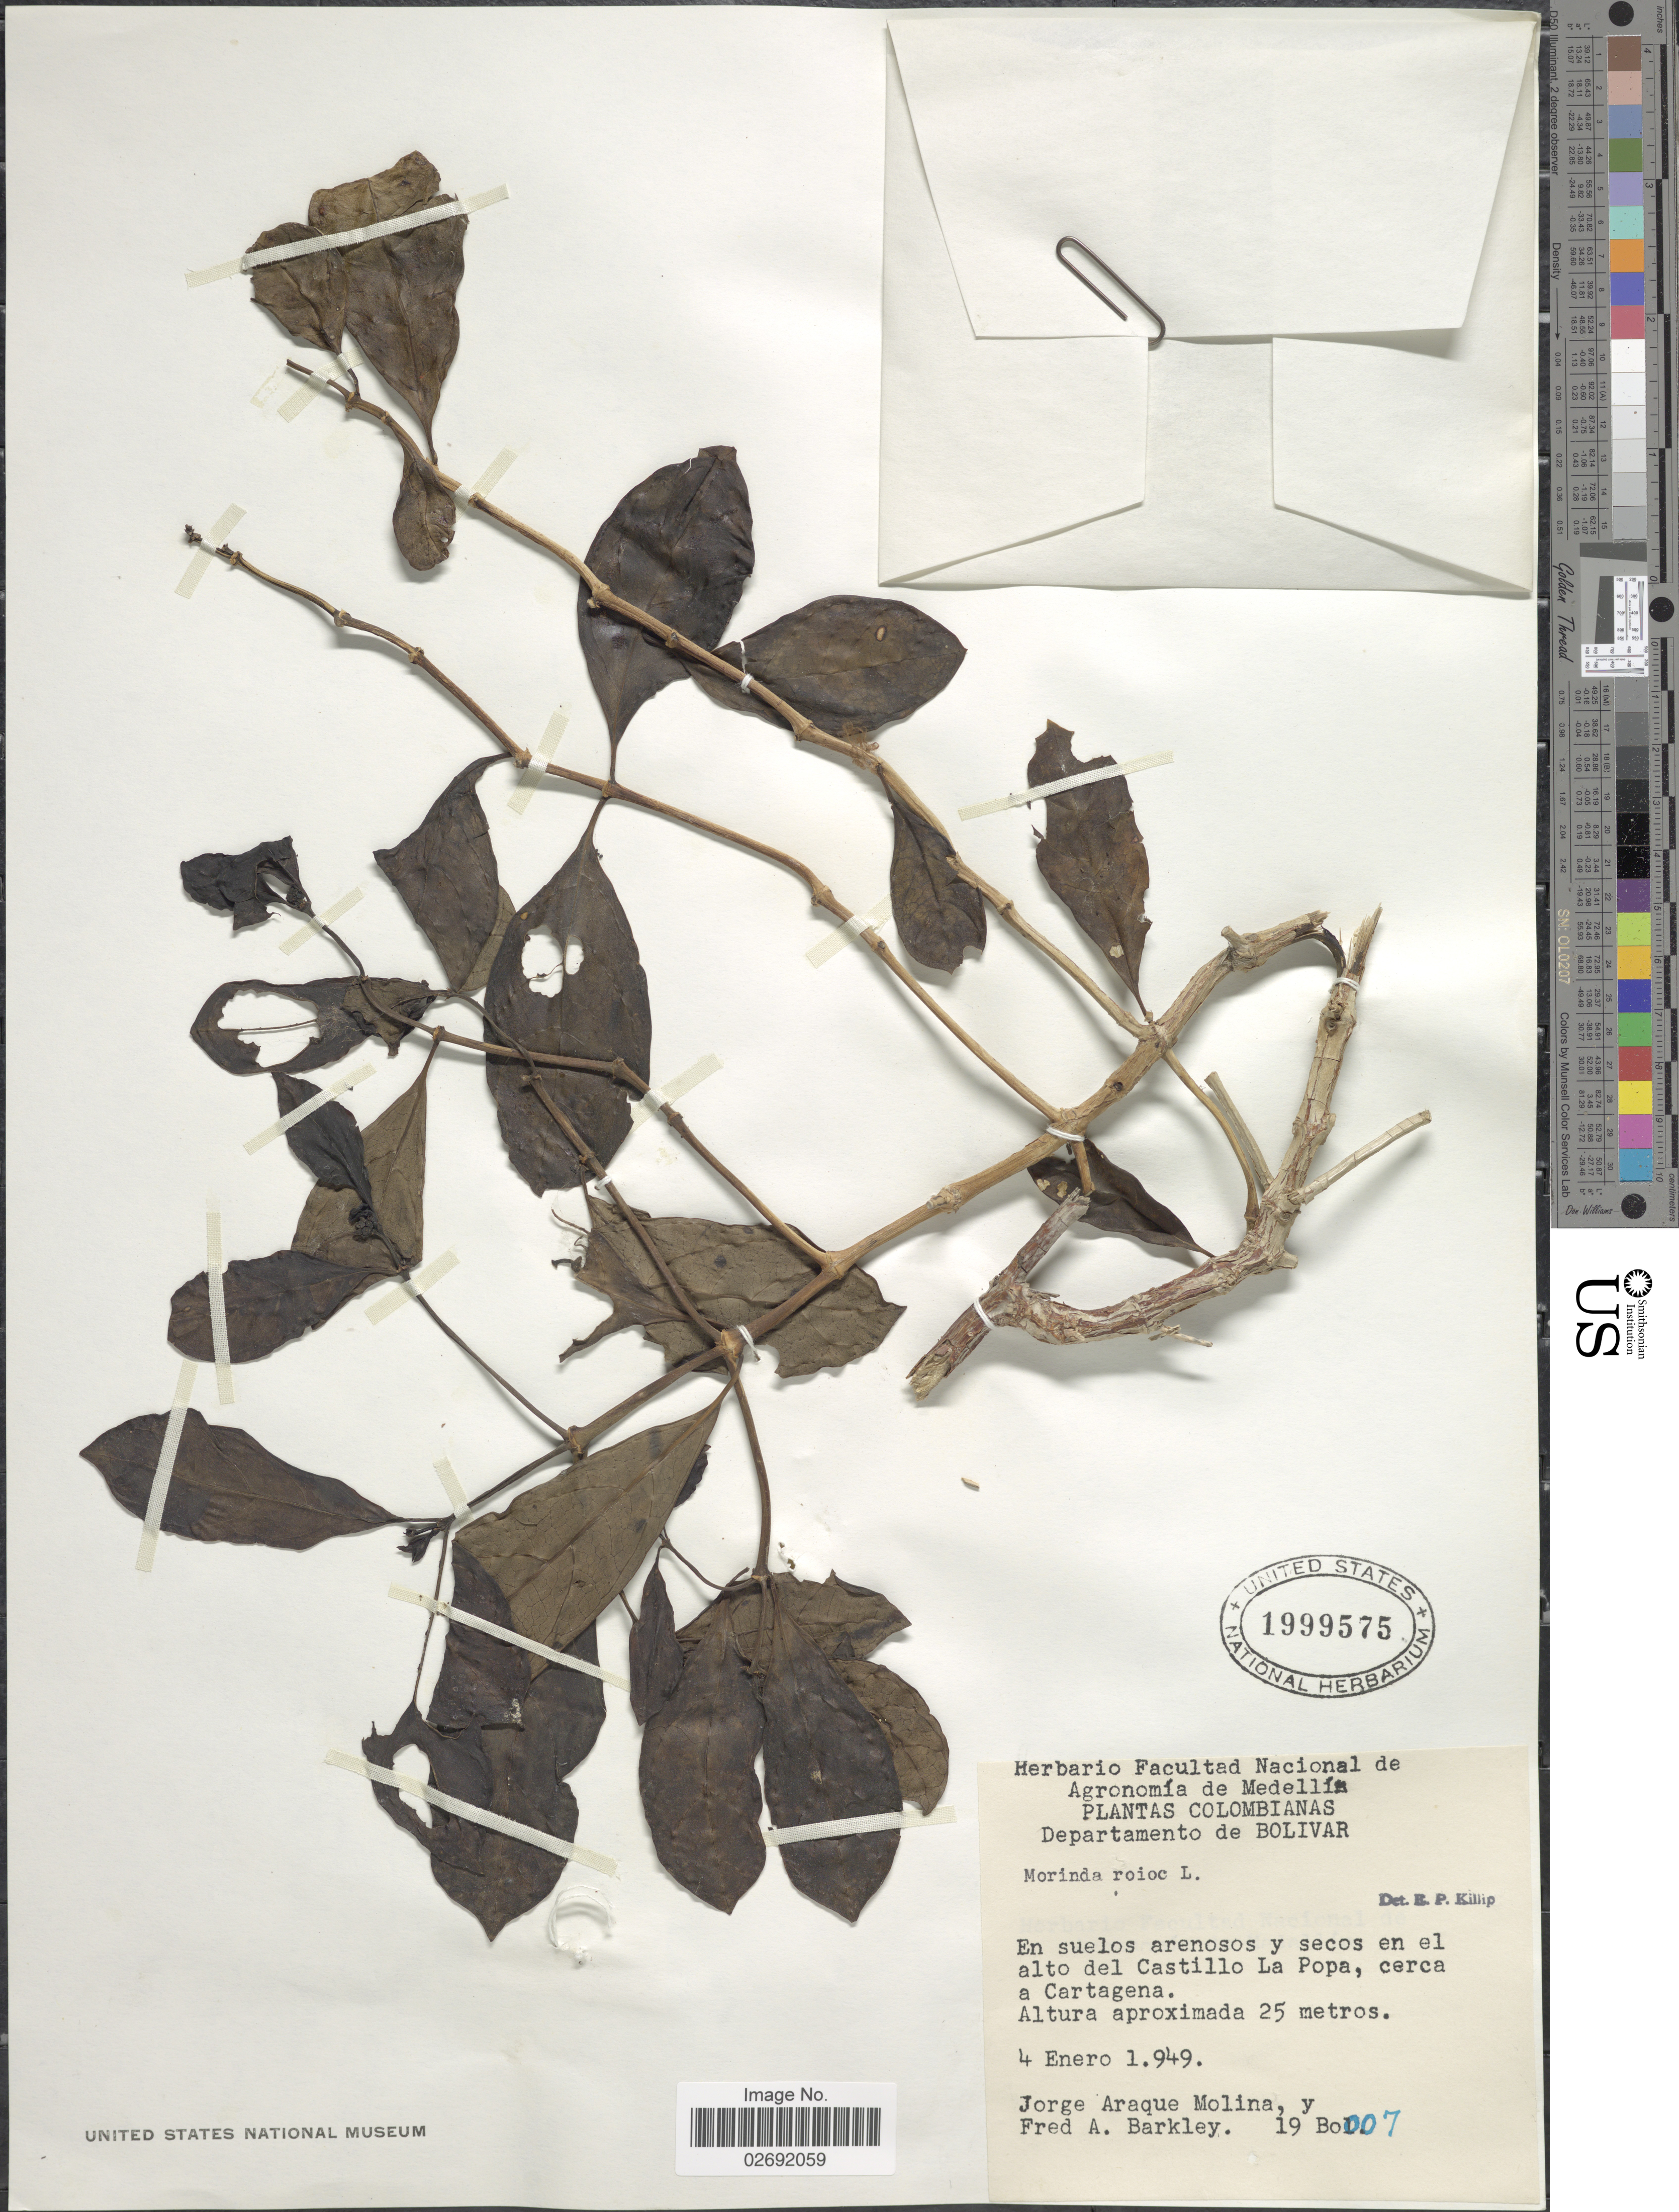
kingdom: Plantae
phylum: Tracheophyta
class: Magnoliopsida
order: Gentianales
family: Rubiaceae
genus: Morinda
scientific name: Morinda royoc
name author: L.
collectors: J. A. Molina & F. A. Barkley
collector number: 19Bo007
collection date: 1949-01-04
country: Colombia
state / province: Bolívar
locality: Departamento de Bolivar, En suelos arenosos y secos en el alto del Castillo La Popa, cerca a Cartagena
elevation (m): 25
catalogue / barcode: US 1999575